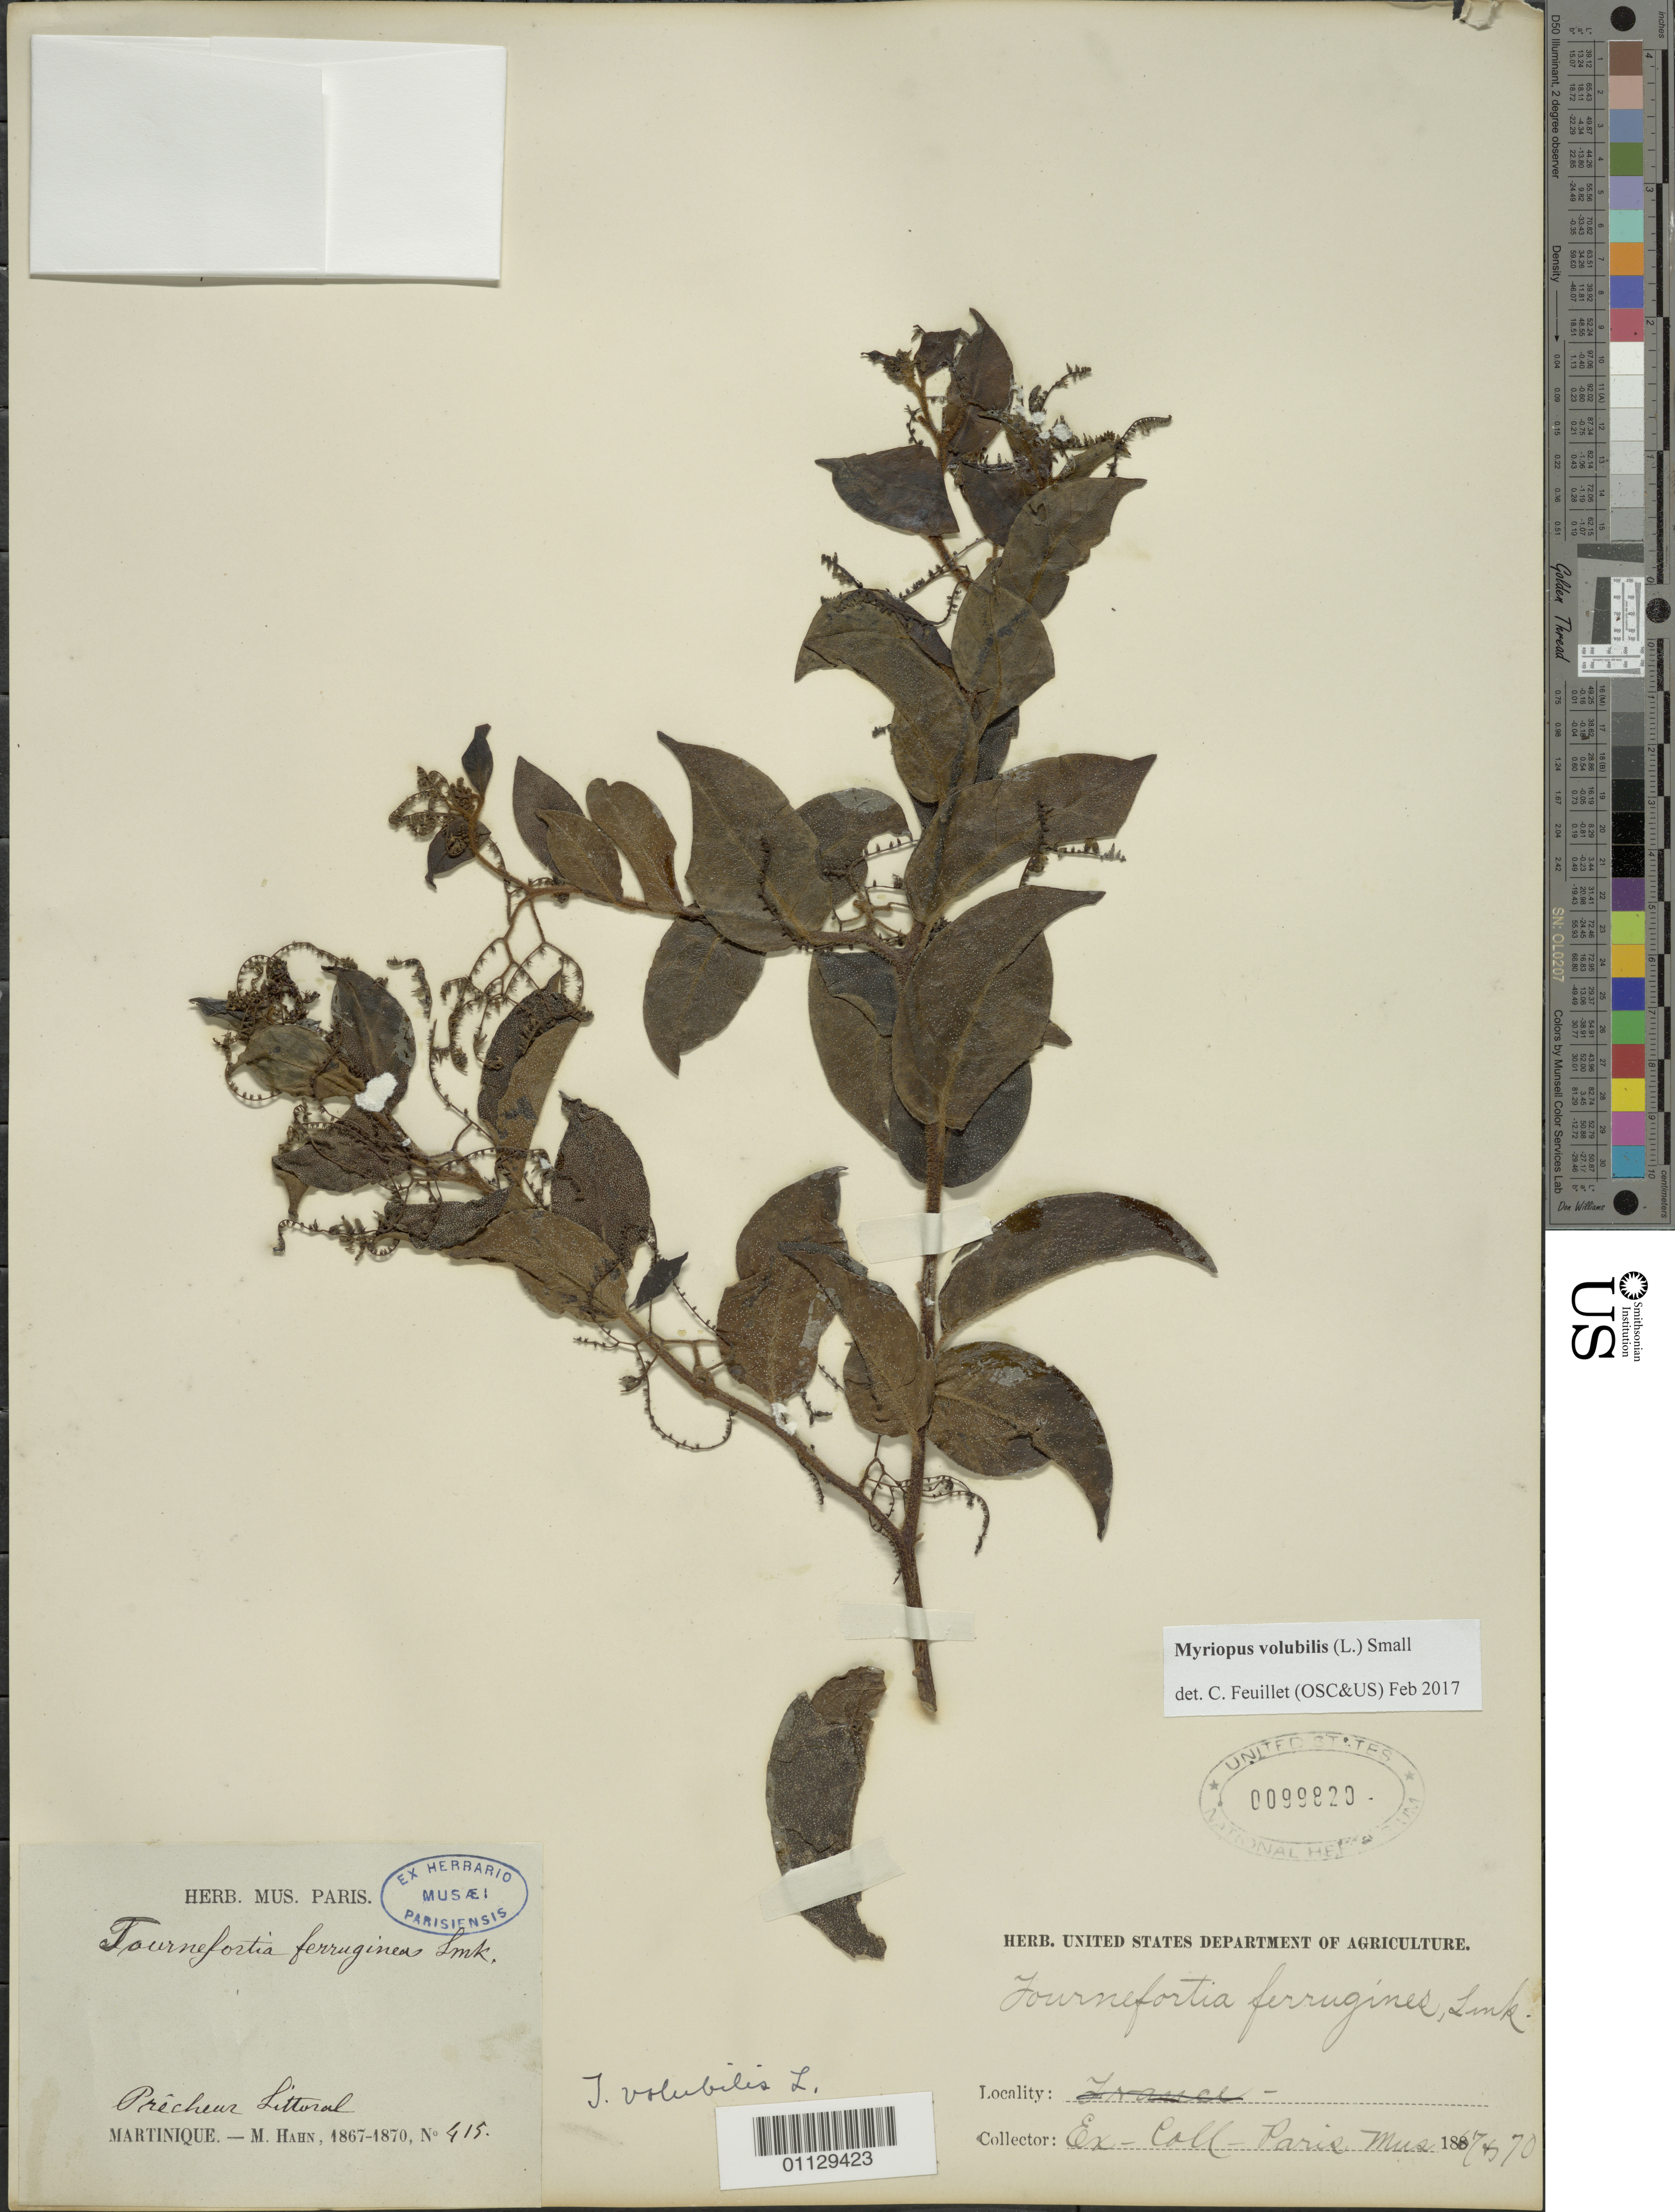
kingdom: Plantae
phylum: Tracheophyta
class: Magnoliopsida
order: Boraginales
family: Heliotropiaceae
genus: Myriopus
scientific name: Myriopus volubilis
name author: (L.) Small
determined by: Feuillet, C.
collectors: M. Hahn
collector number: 415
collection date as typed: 1870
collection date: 1870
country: Martinique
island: Martinique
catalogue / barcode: US 99820